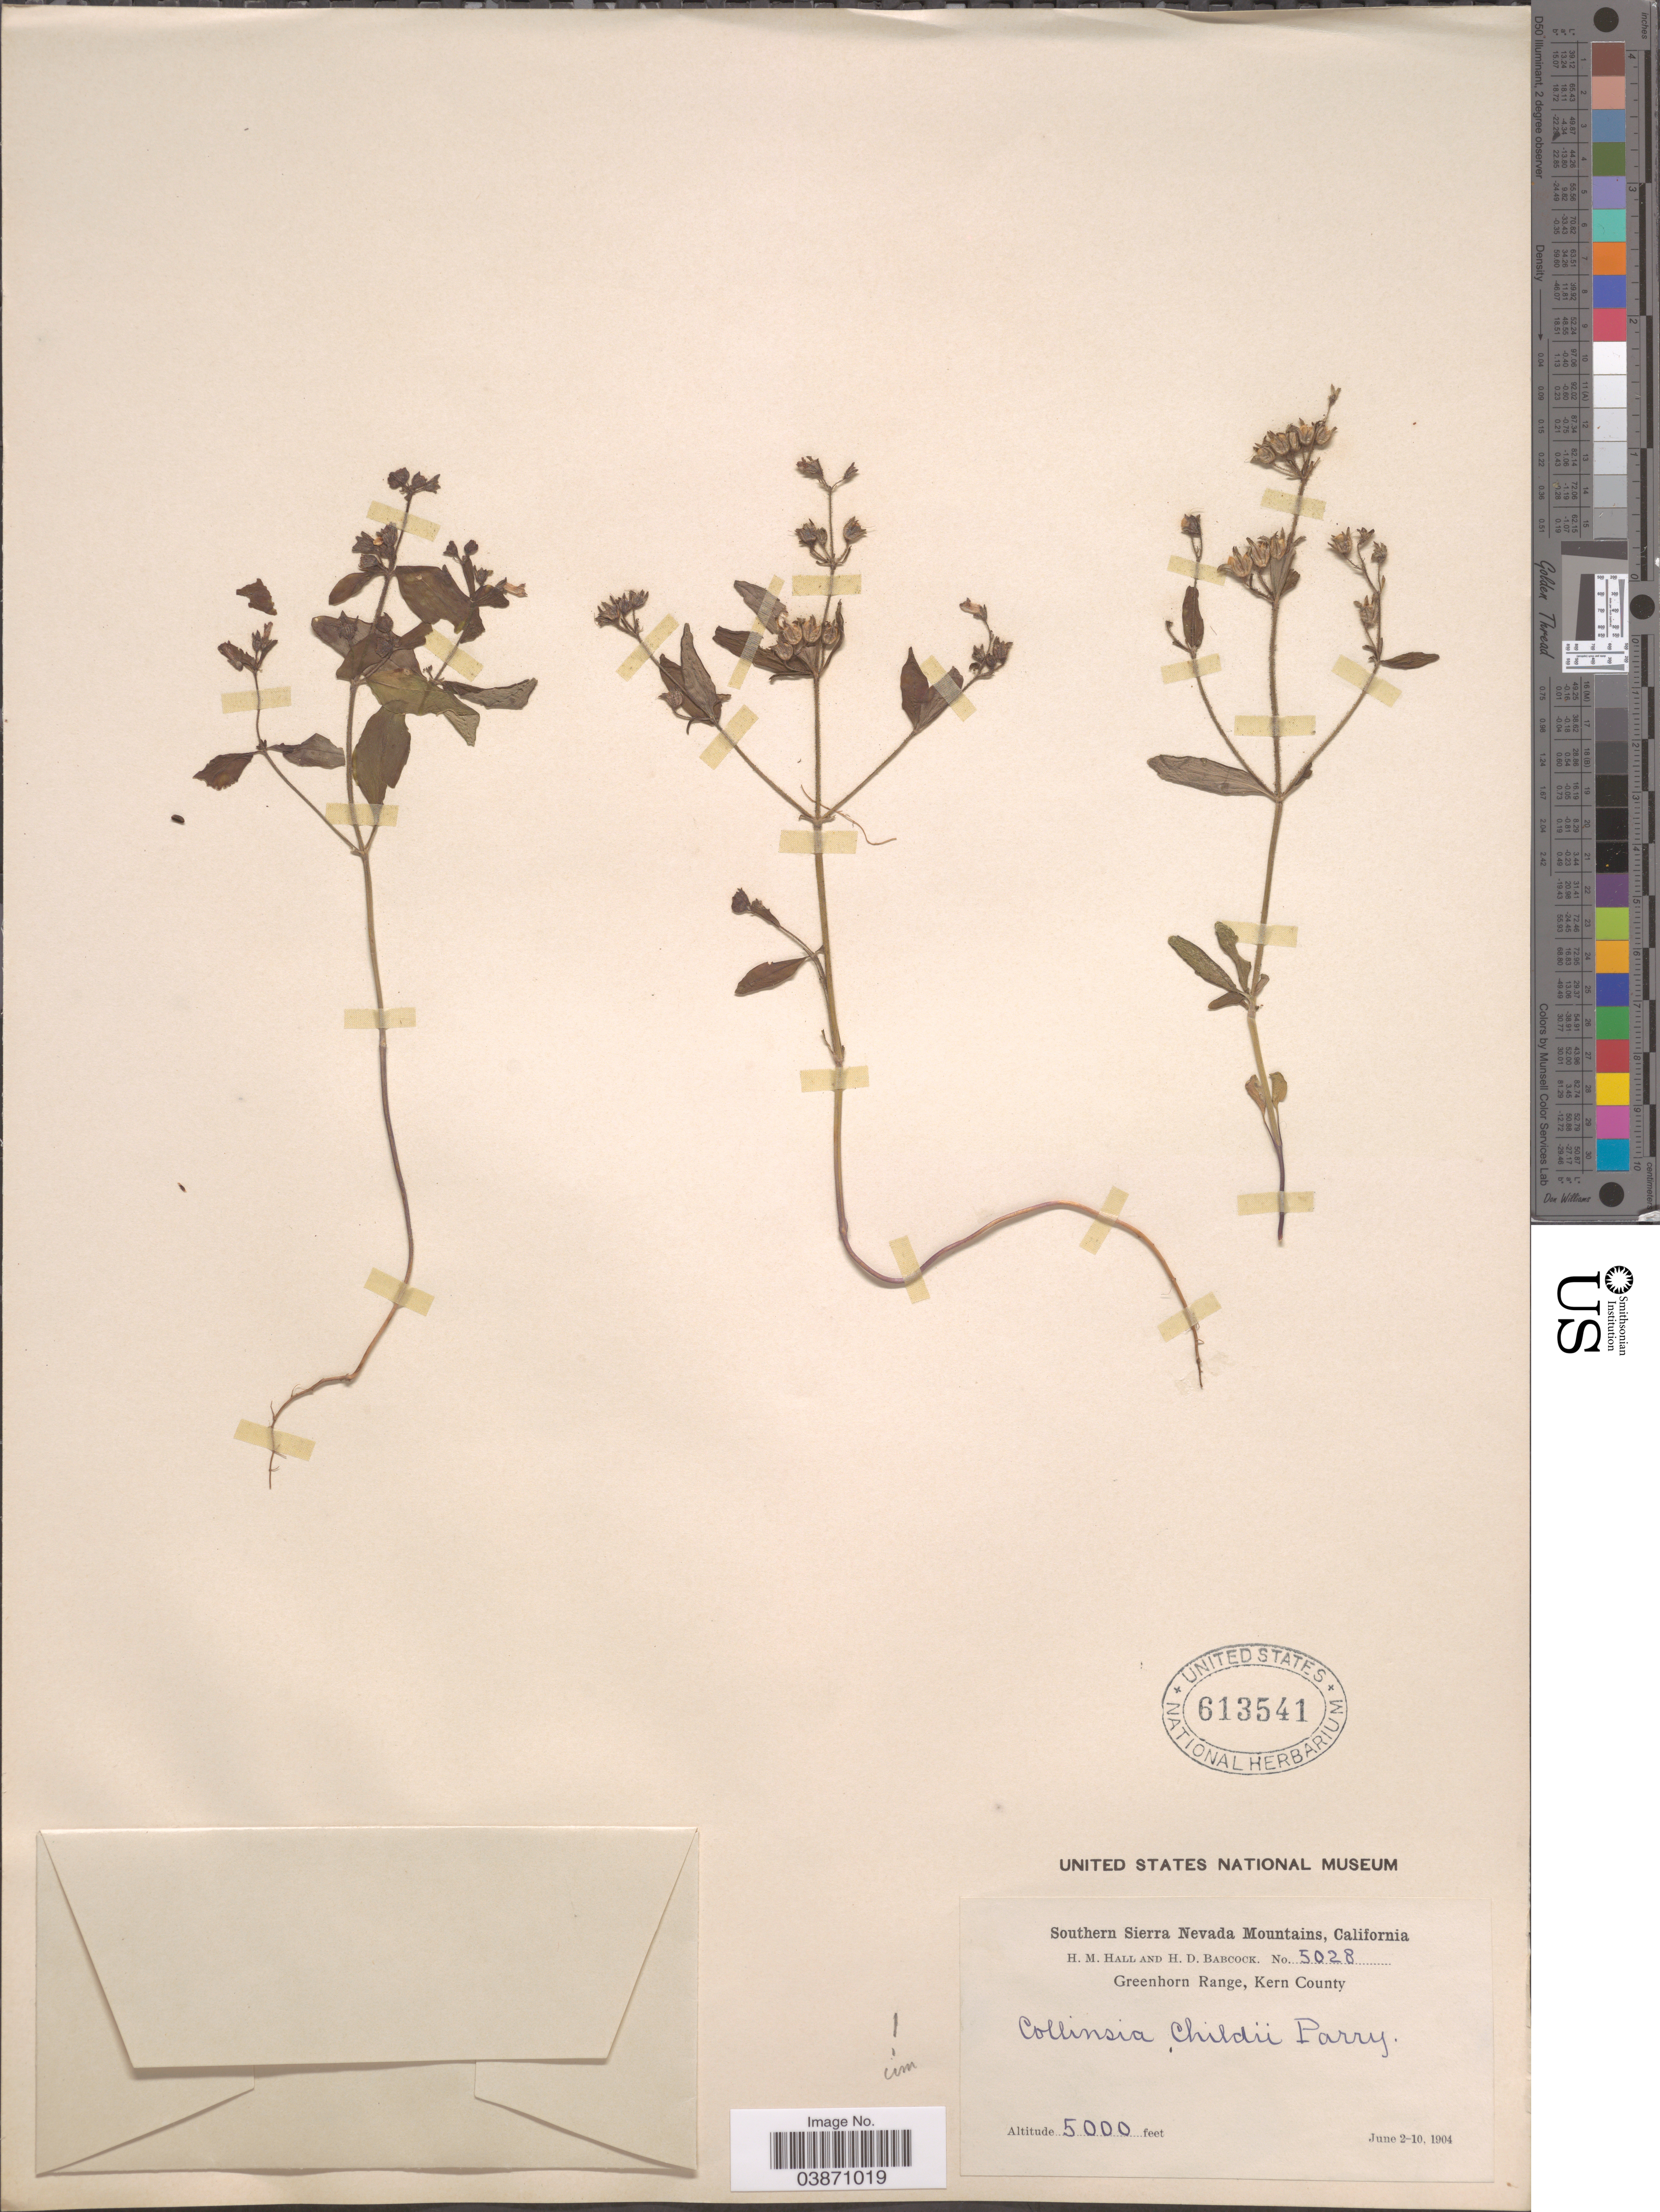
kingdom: Plantae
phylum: Tracheophyta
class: Magnoliopsida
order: Lamiales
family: Plantaginaceae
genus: Collinsia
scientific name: Collinsia childii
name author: Parry ex A. Gray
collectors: H. M. Hall & H. Babcock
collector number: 5028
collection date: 1904-06-02/1904-06-10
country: United States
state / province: California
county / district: Kern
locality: Southern Sierra Nevada Mountains. Greenhorn Range, Kern County.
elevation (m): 1524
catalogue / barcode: US 613541